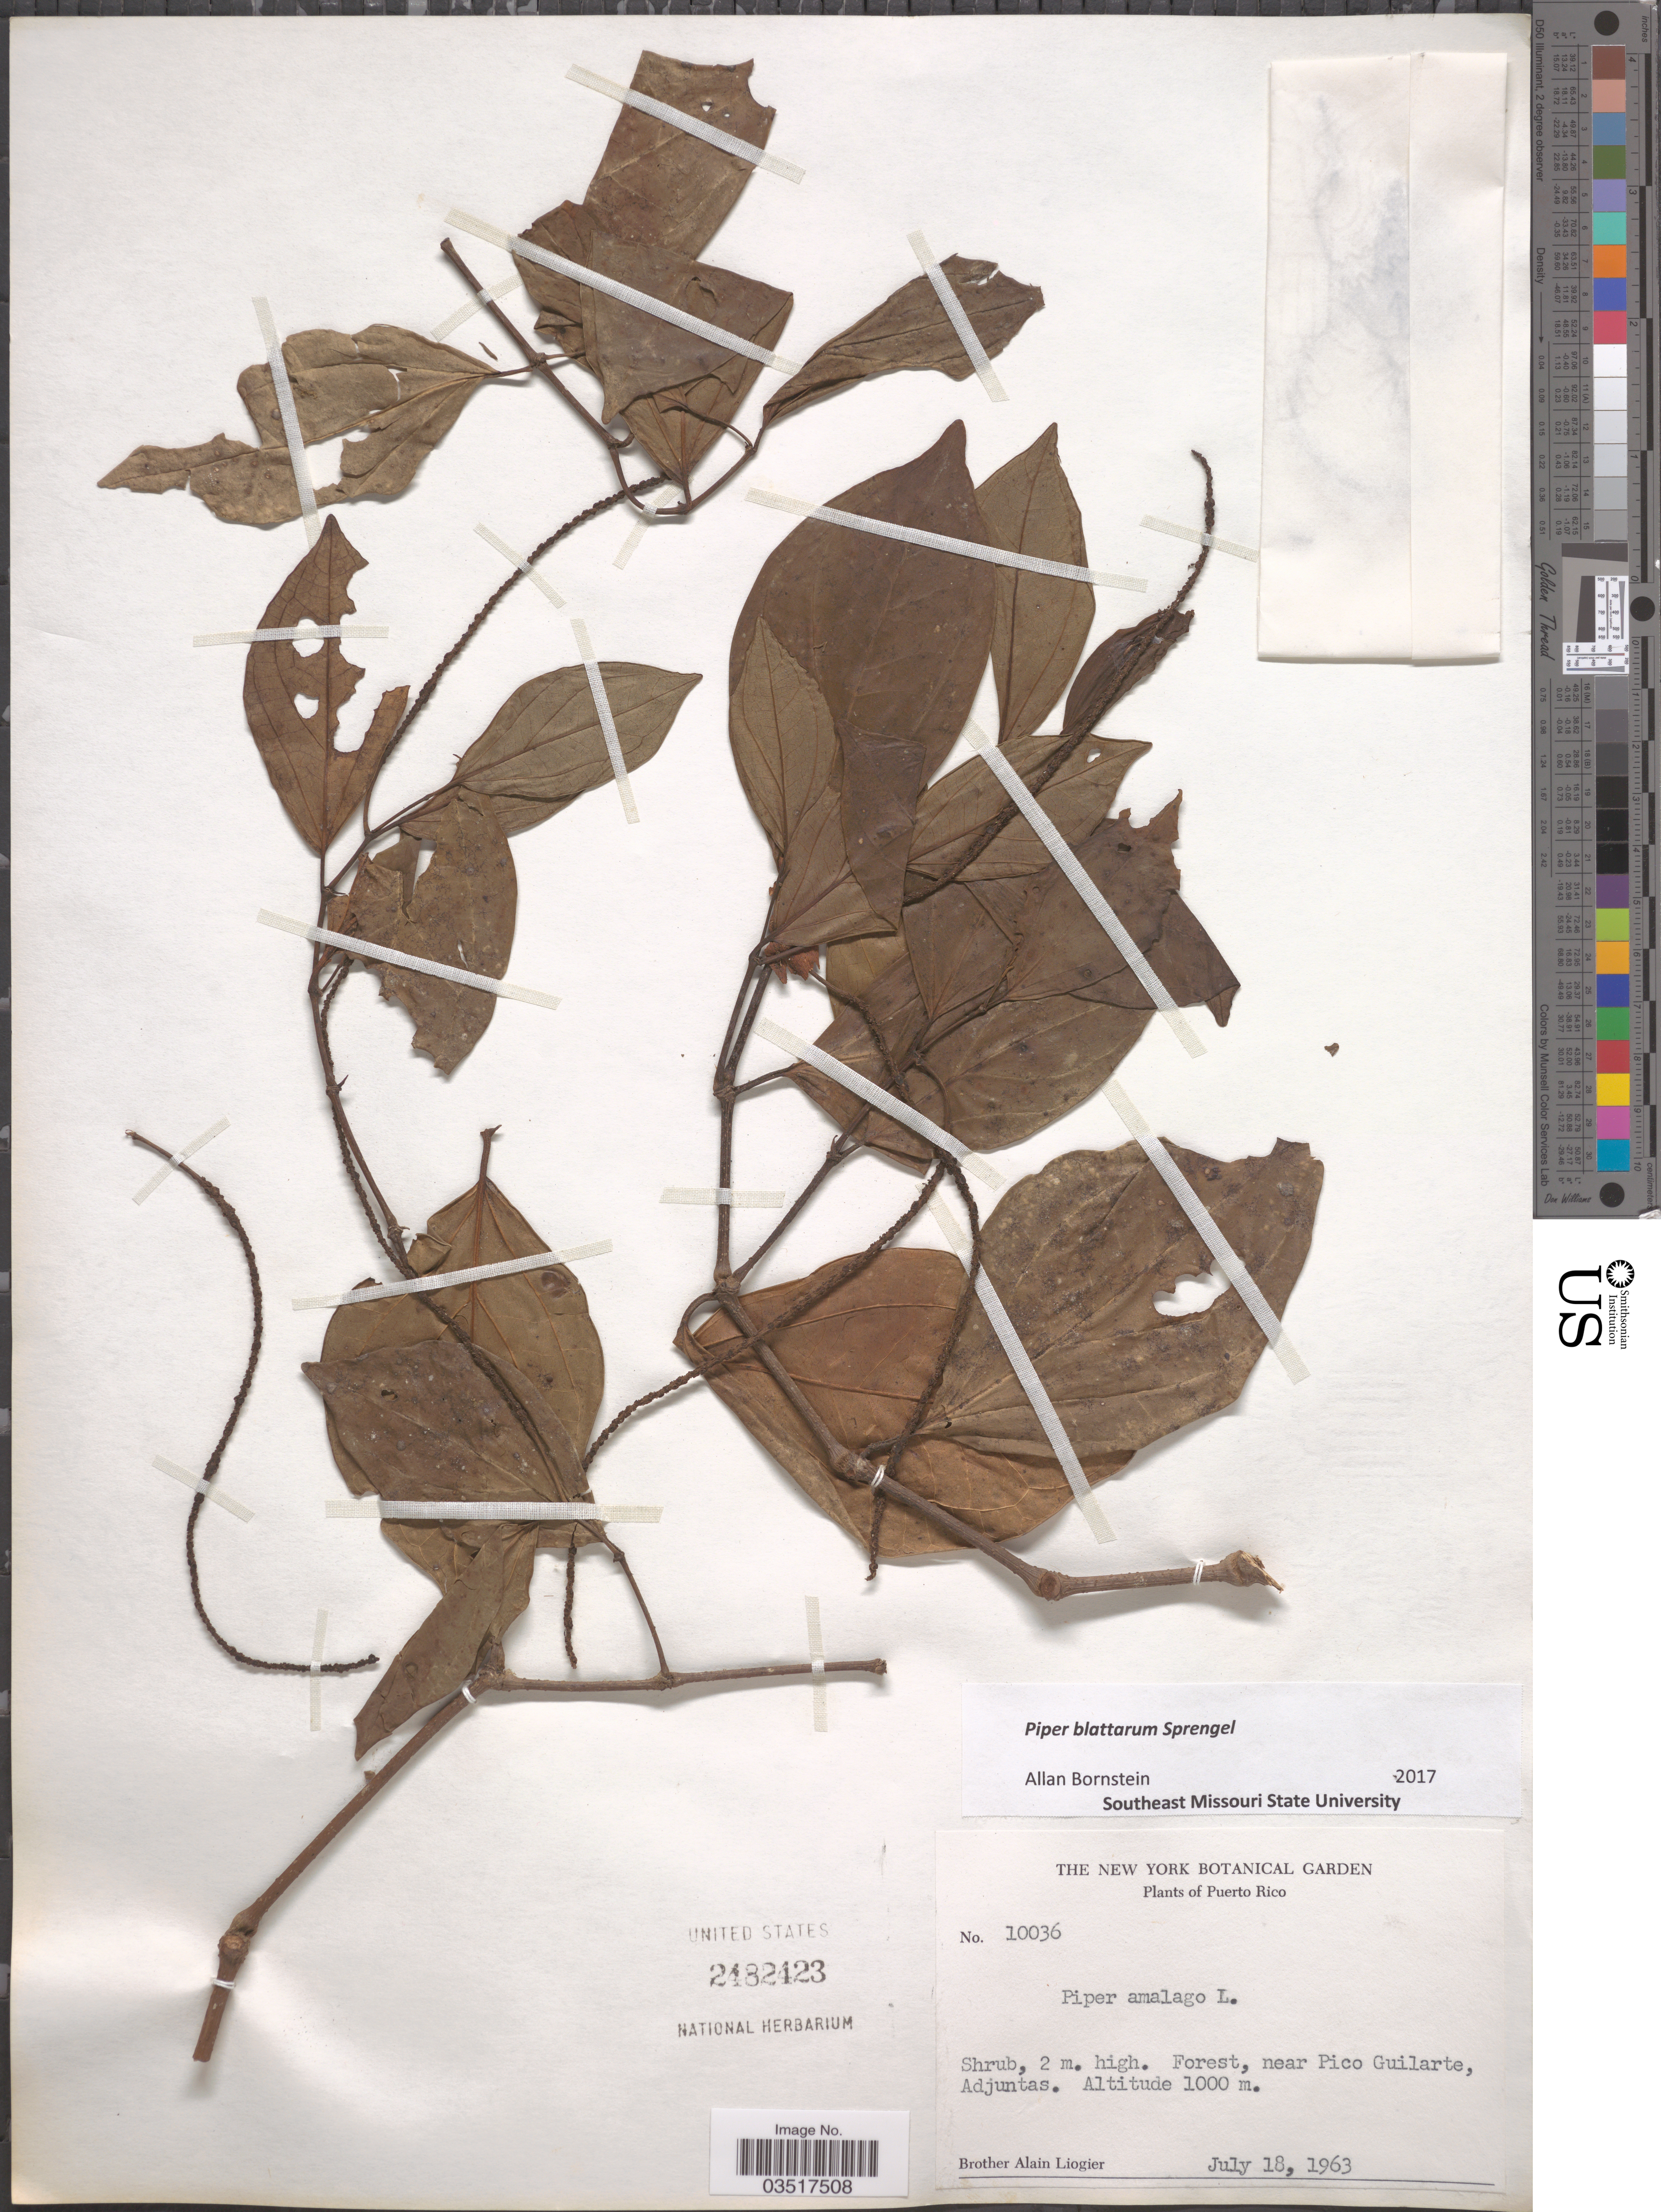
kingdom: Plantae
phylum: Tracheophyta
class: Magnoliopsida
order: Piperales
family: Piperaceae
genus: Piper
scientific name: Piper blattarum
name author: Spreng.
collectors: A. H. Liogier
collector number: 10036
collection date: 1963-07-18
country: Puerto Rico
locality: Near Pico Guilarte, Adjuntas.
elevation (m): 1000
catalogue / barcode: US 2482423